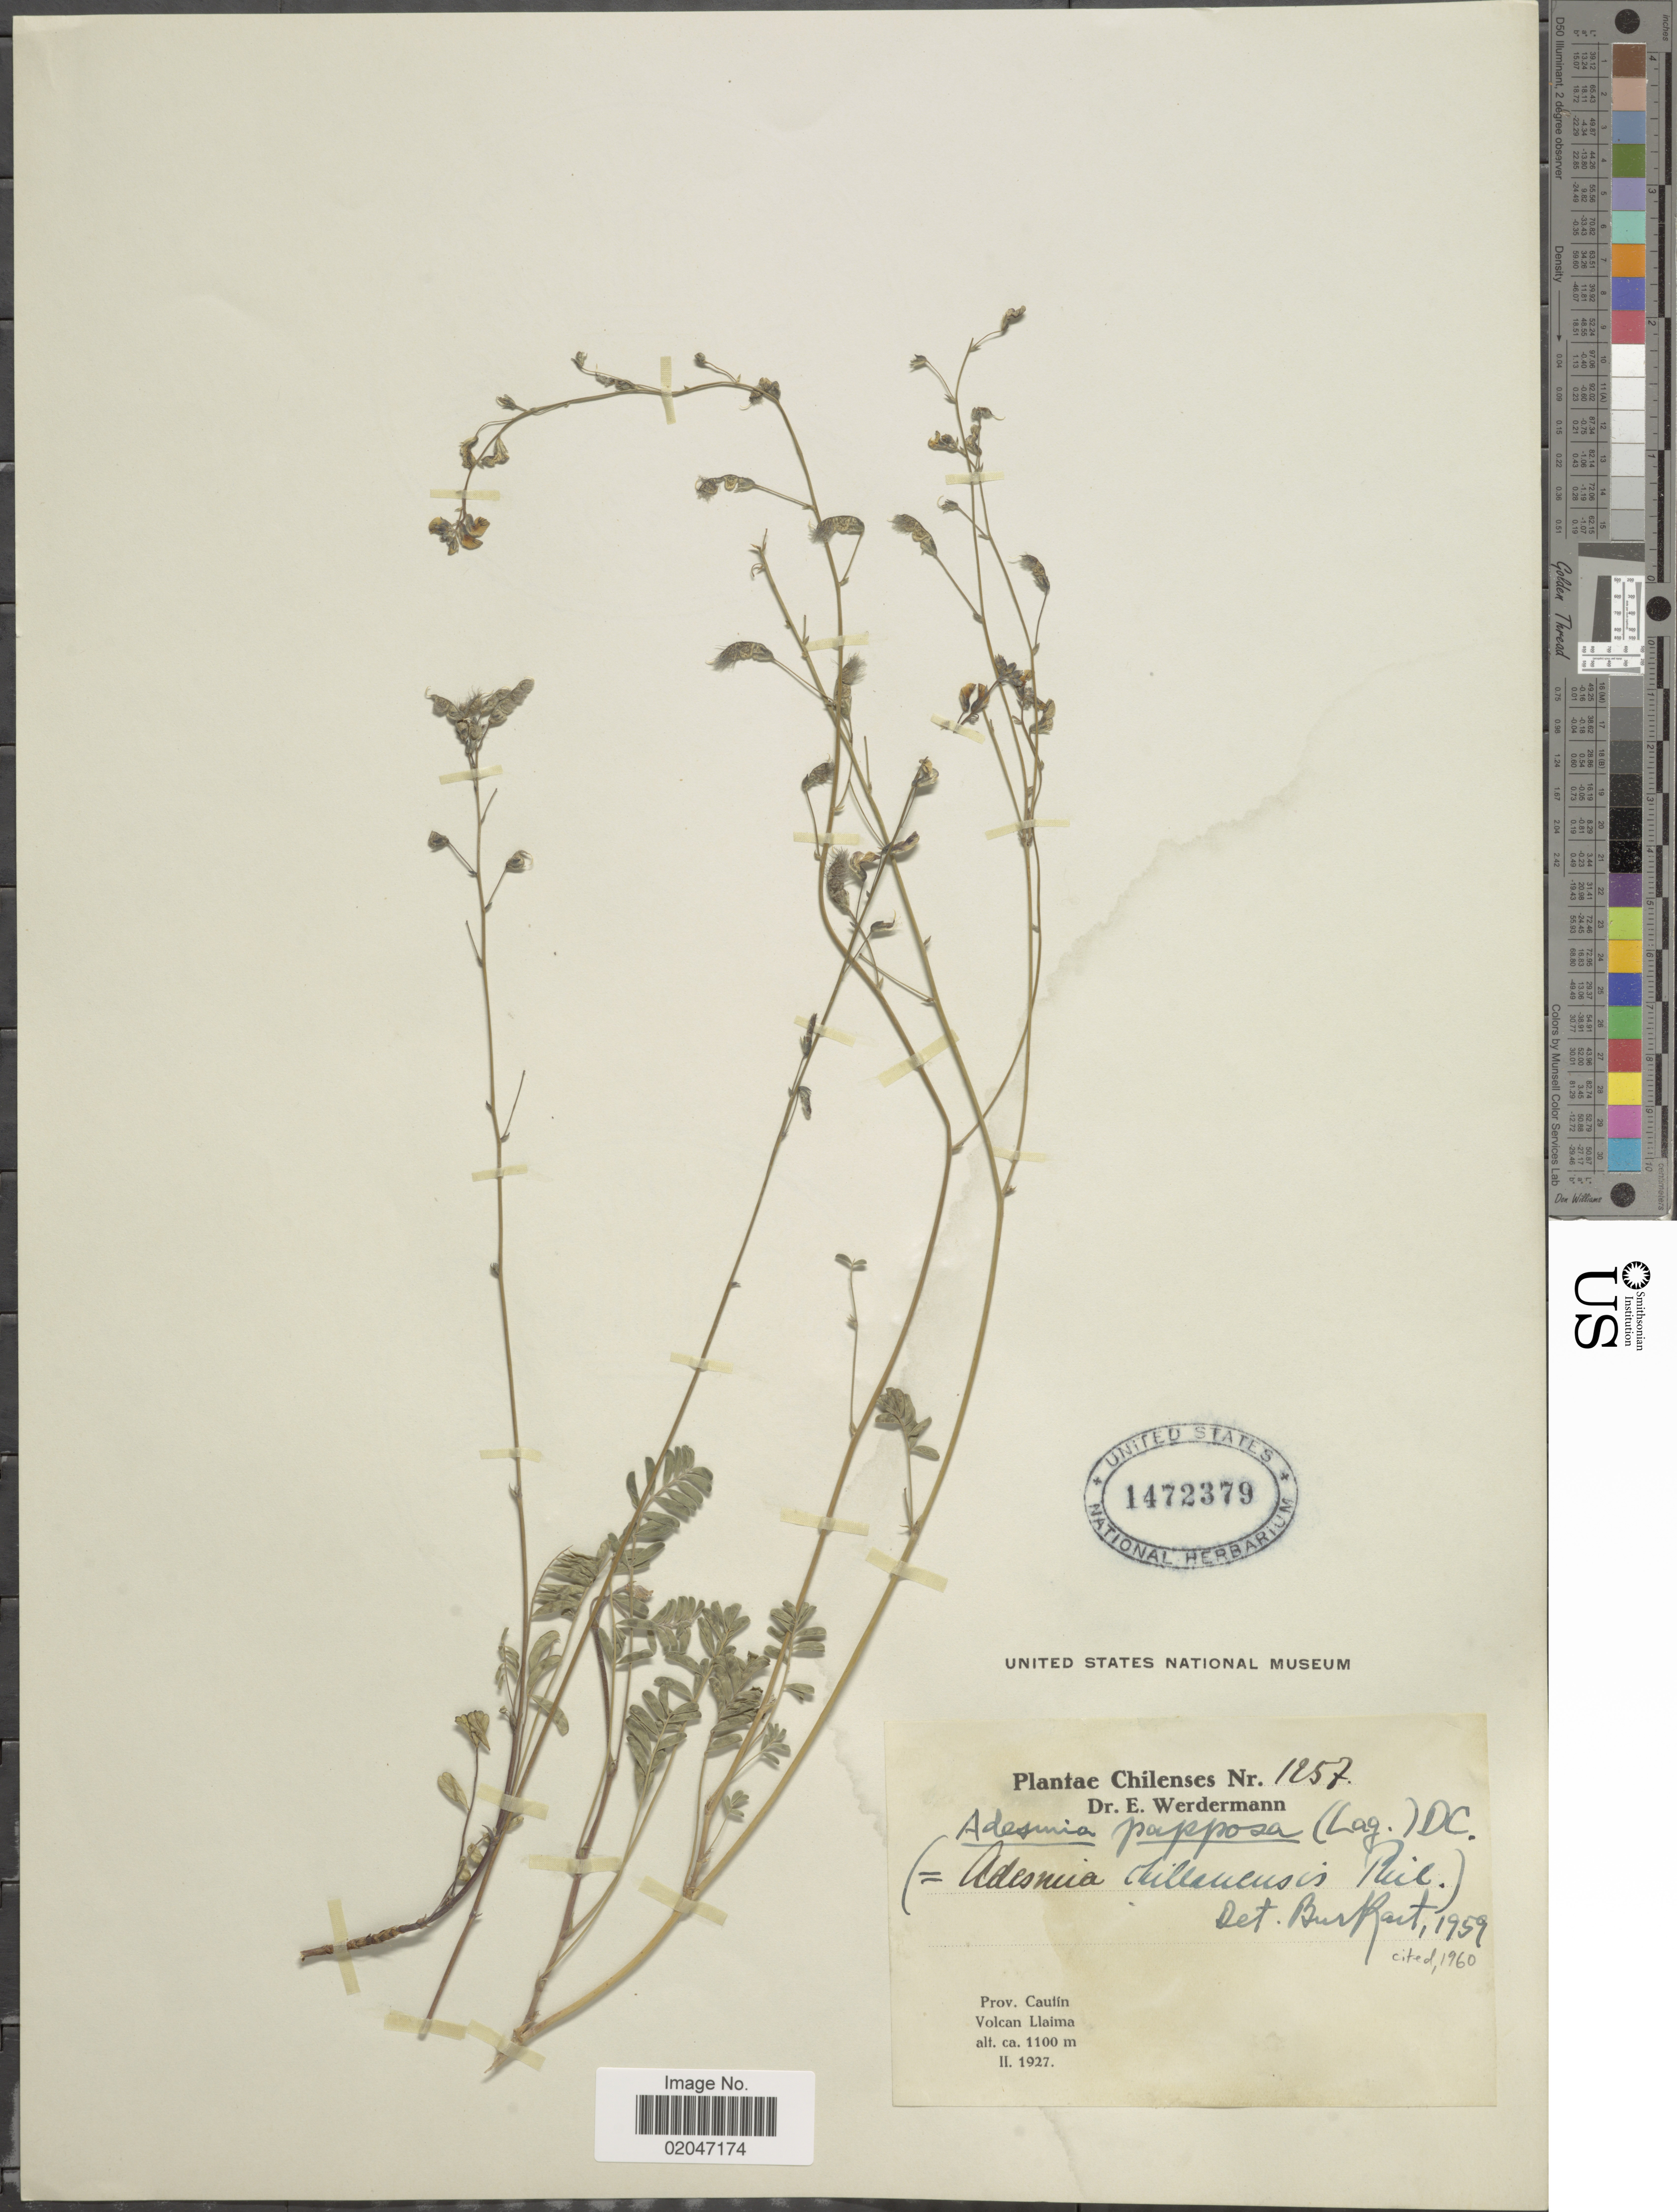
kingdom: Plantae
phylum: Tracheophyta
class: Magnoliopsida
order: Fabales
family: Fabaceae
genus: Adesmia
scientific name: Adesmia papposa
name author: (Lag.) DC.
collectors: E. Werdermann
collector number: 1257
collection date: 1927-02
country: Chile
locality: Prov. Caulín, Volcan Llaima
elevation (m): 1100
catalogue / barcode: US 1472379